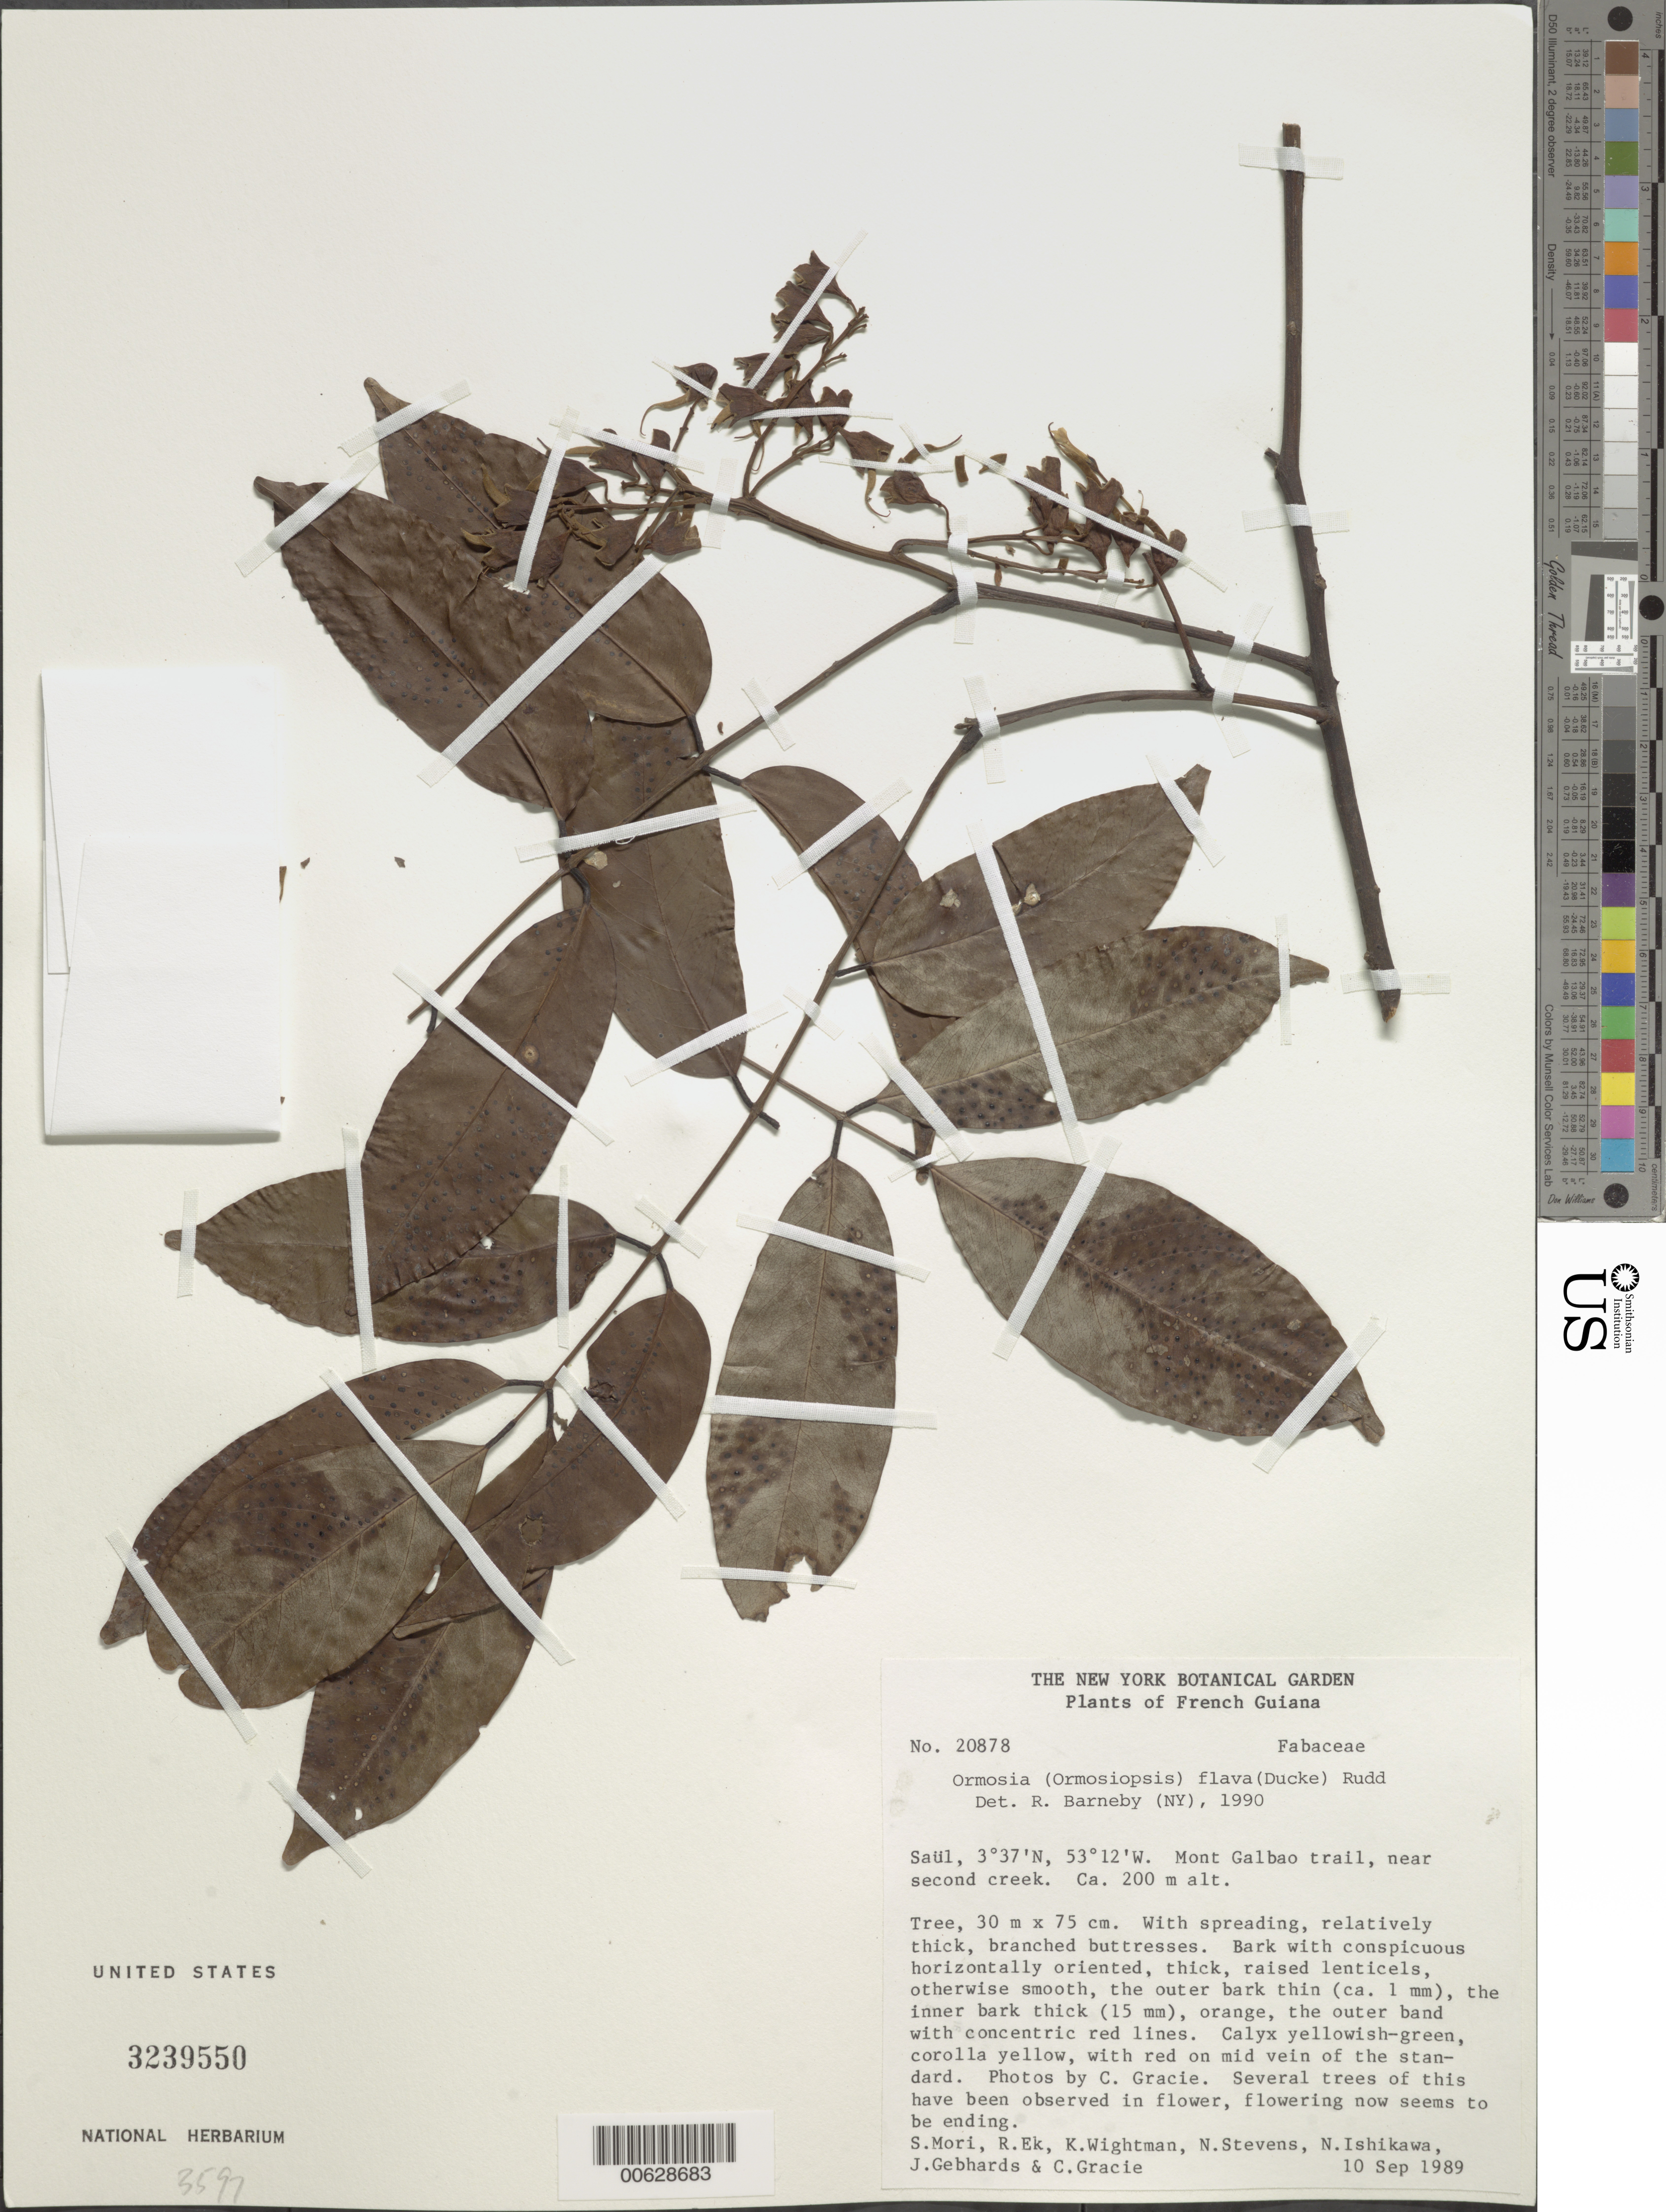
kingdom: Plantae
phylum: Tracheophyta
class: Magnoliopsida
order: Fabales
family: Fabaceae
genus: Ormosia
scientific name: Ormosia flava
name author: (Ducke) Rudd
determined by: Barneby, Rupert C., (NY)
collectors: S. Mori, R. C. Ek, K. Wightman, N. Stevens, N. Ishikawa, J. Febhard & C. A. Gracie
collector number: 20878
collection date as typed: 10-Sep-89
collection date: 1989-09-10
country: French Guiana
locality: Saül, Mont Galbao trail, near second creek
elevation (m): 200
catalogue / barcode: US 3239550